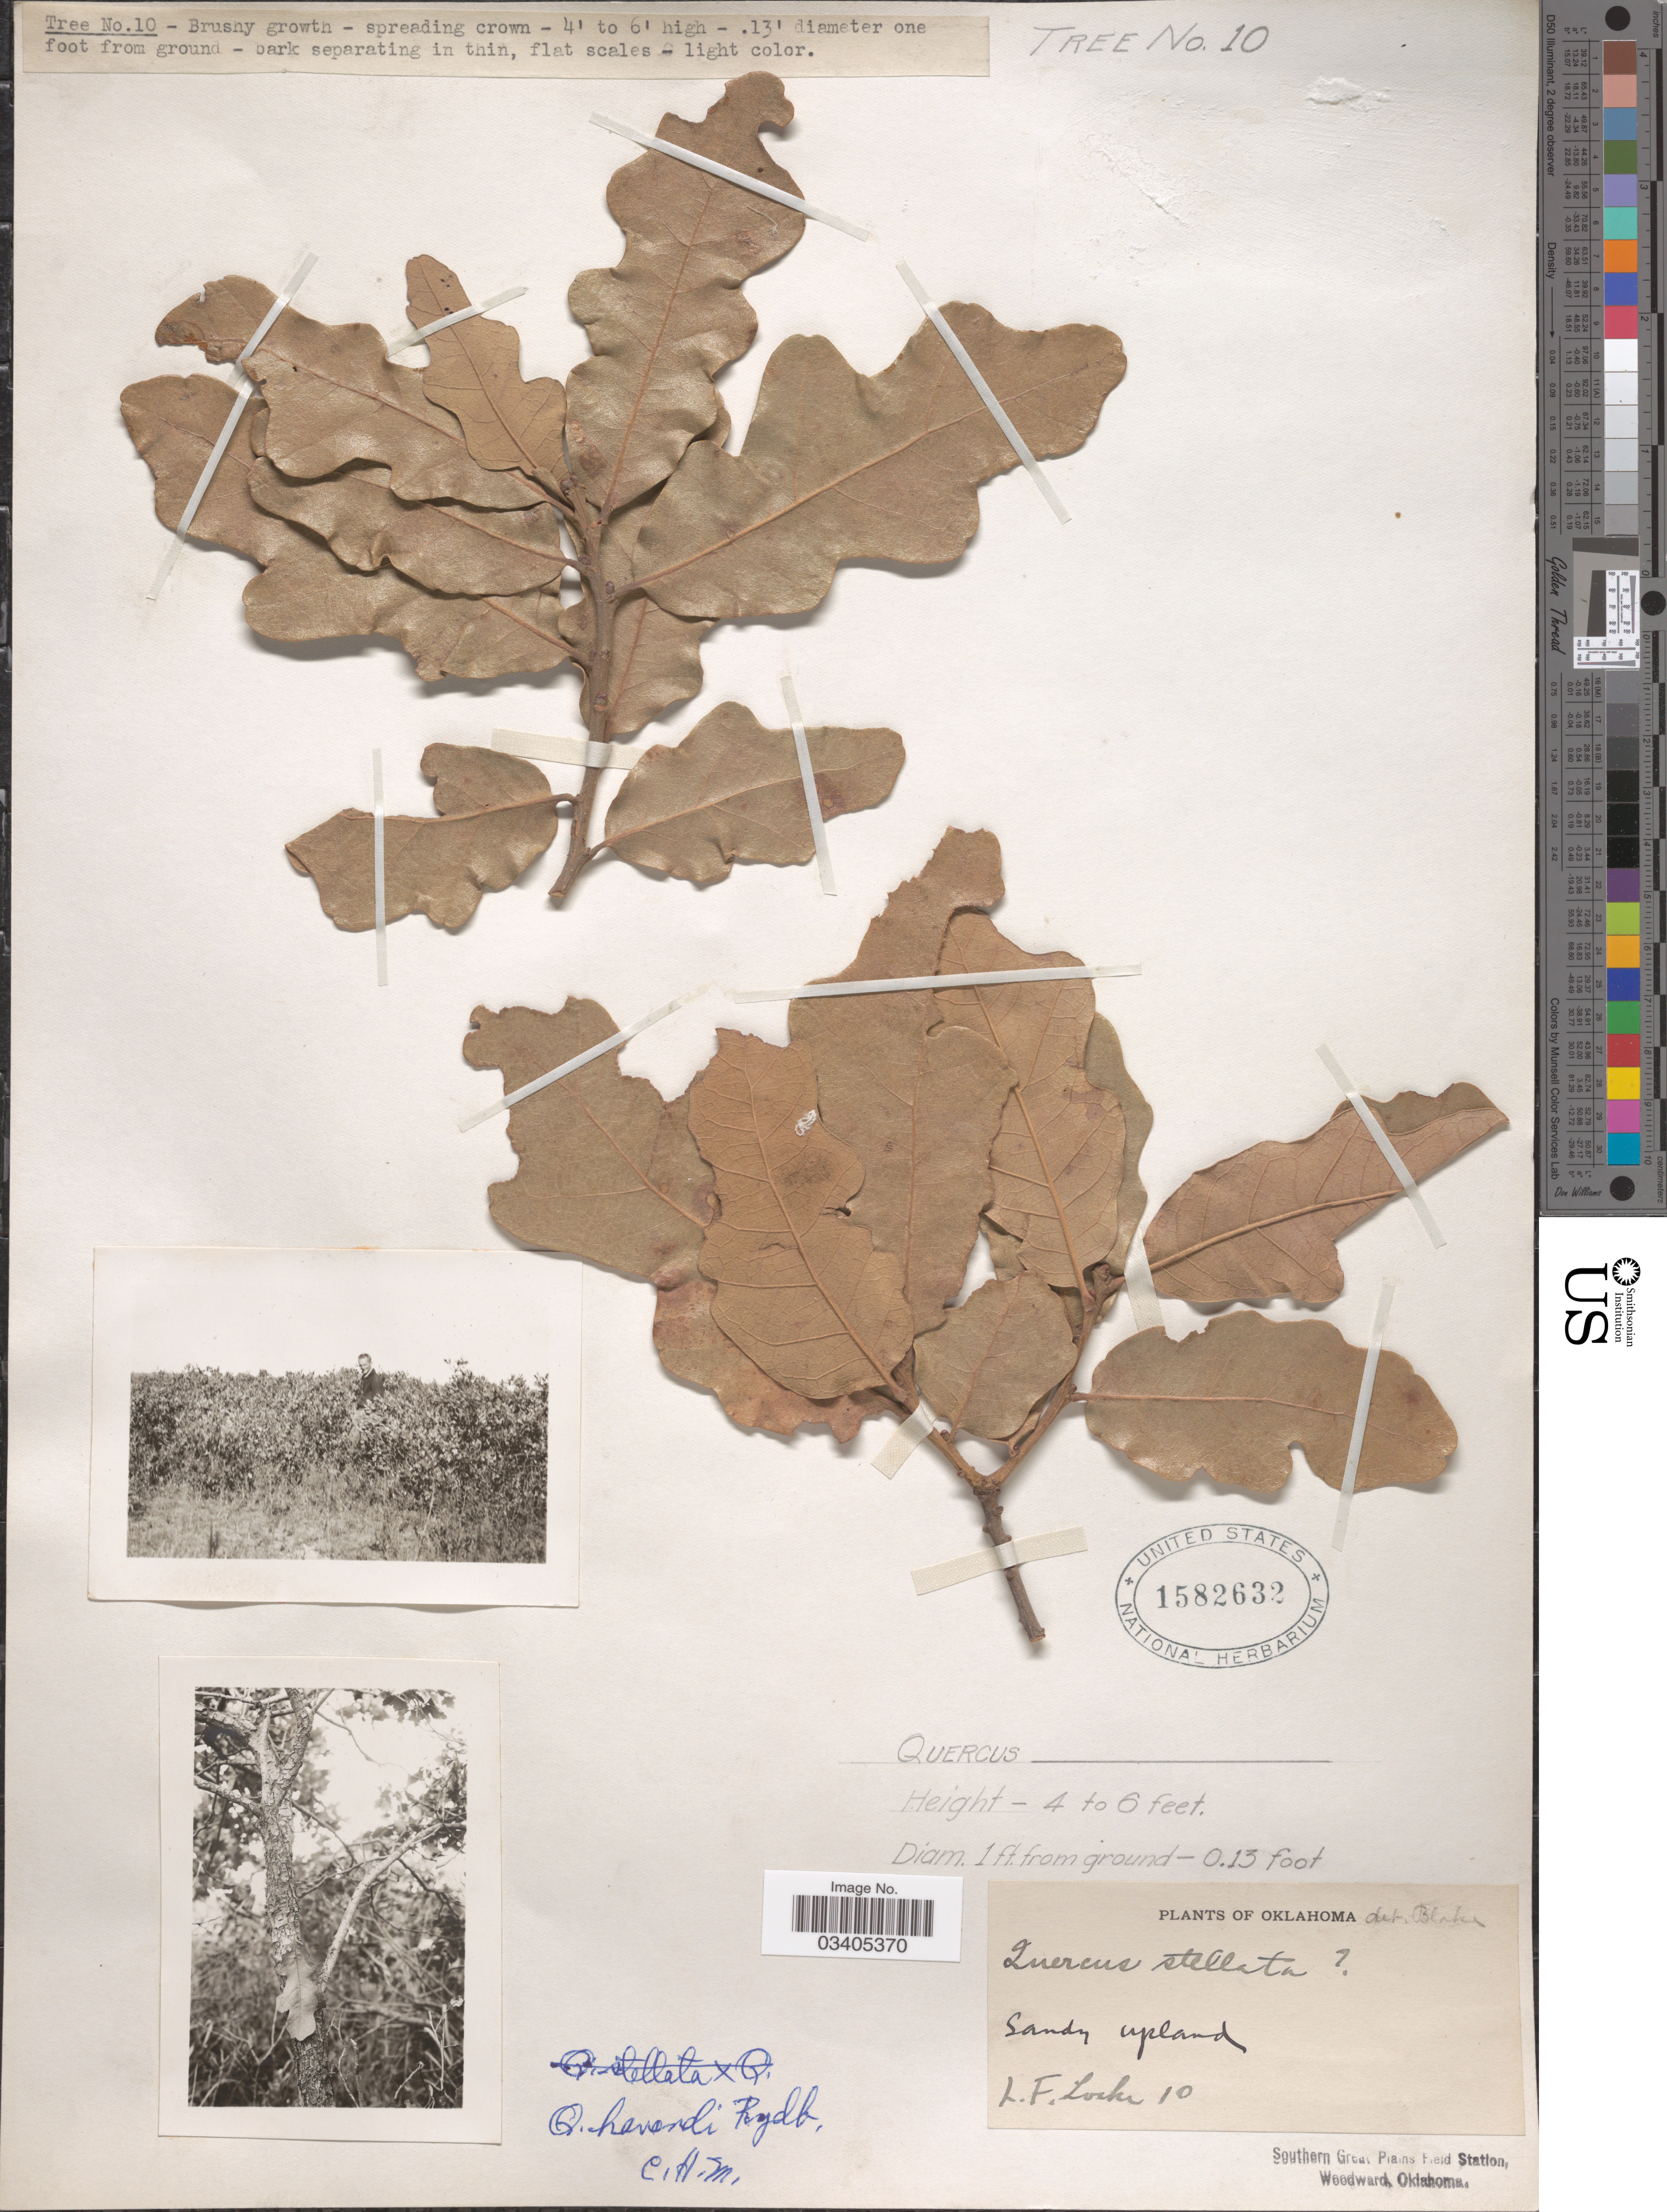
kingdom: Plantae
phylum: Tracheophyta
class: Magnoliopsida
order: Fagales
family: Fagaceae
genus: Quercus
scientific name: Quercus havardii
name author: Rydb.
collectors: L. Locke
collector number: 10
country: United States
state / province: Oklahoma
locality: Sandy upland.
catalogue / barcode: US 1582632